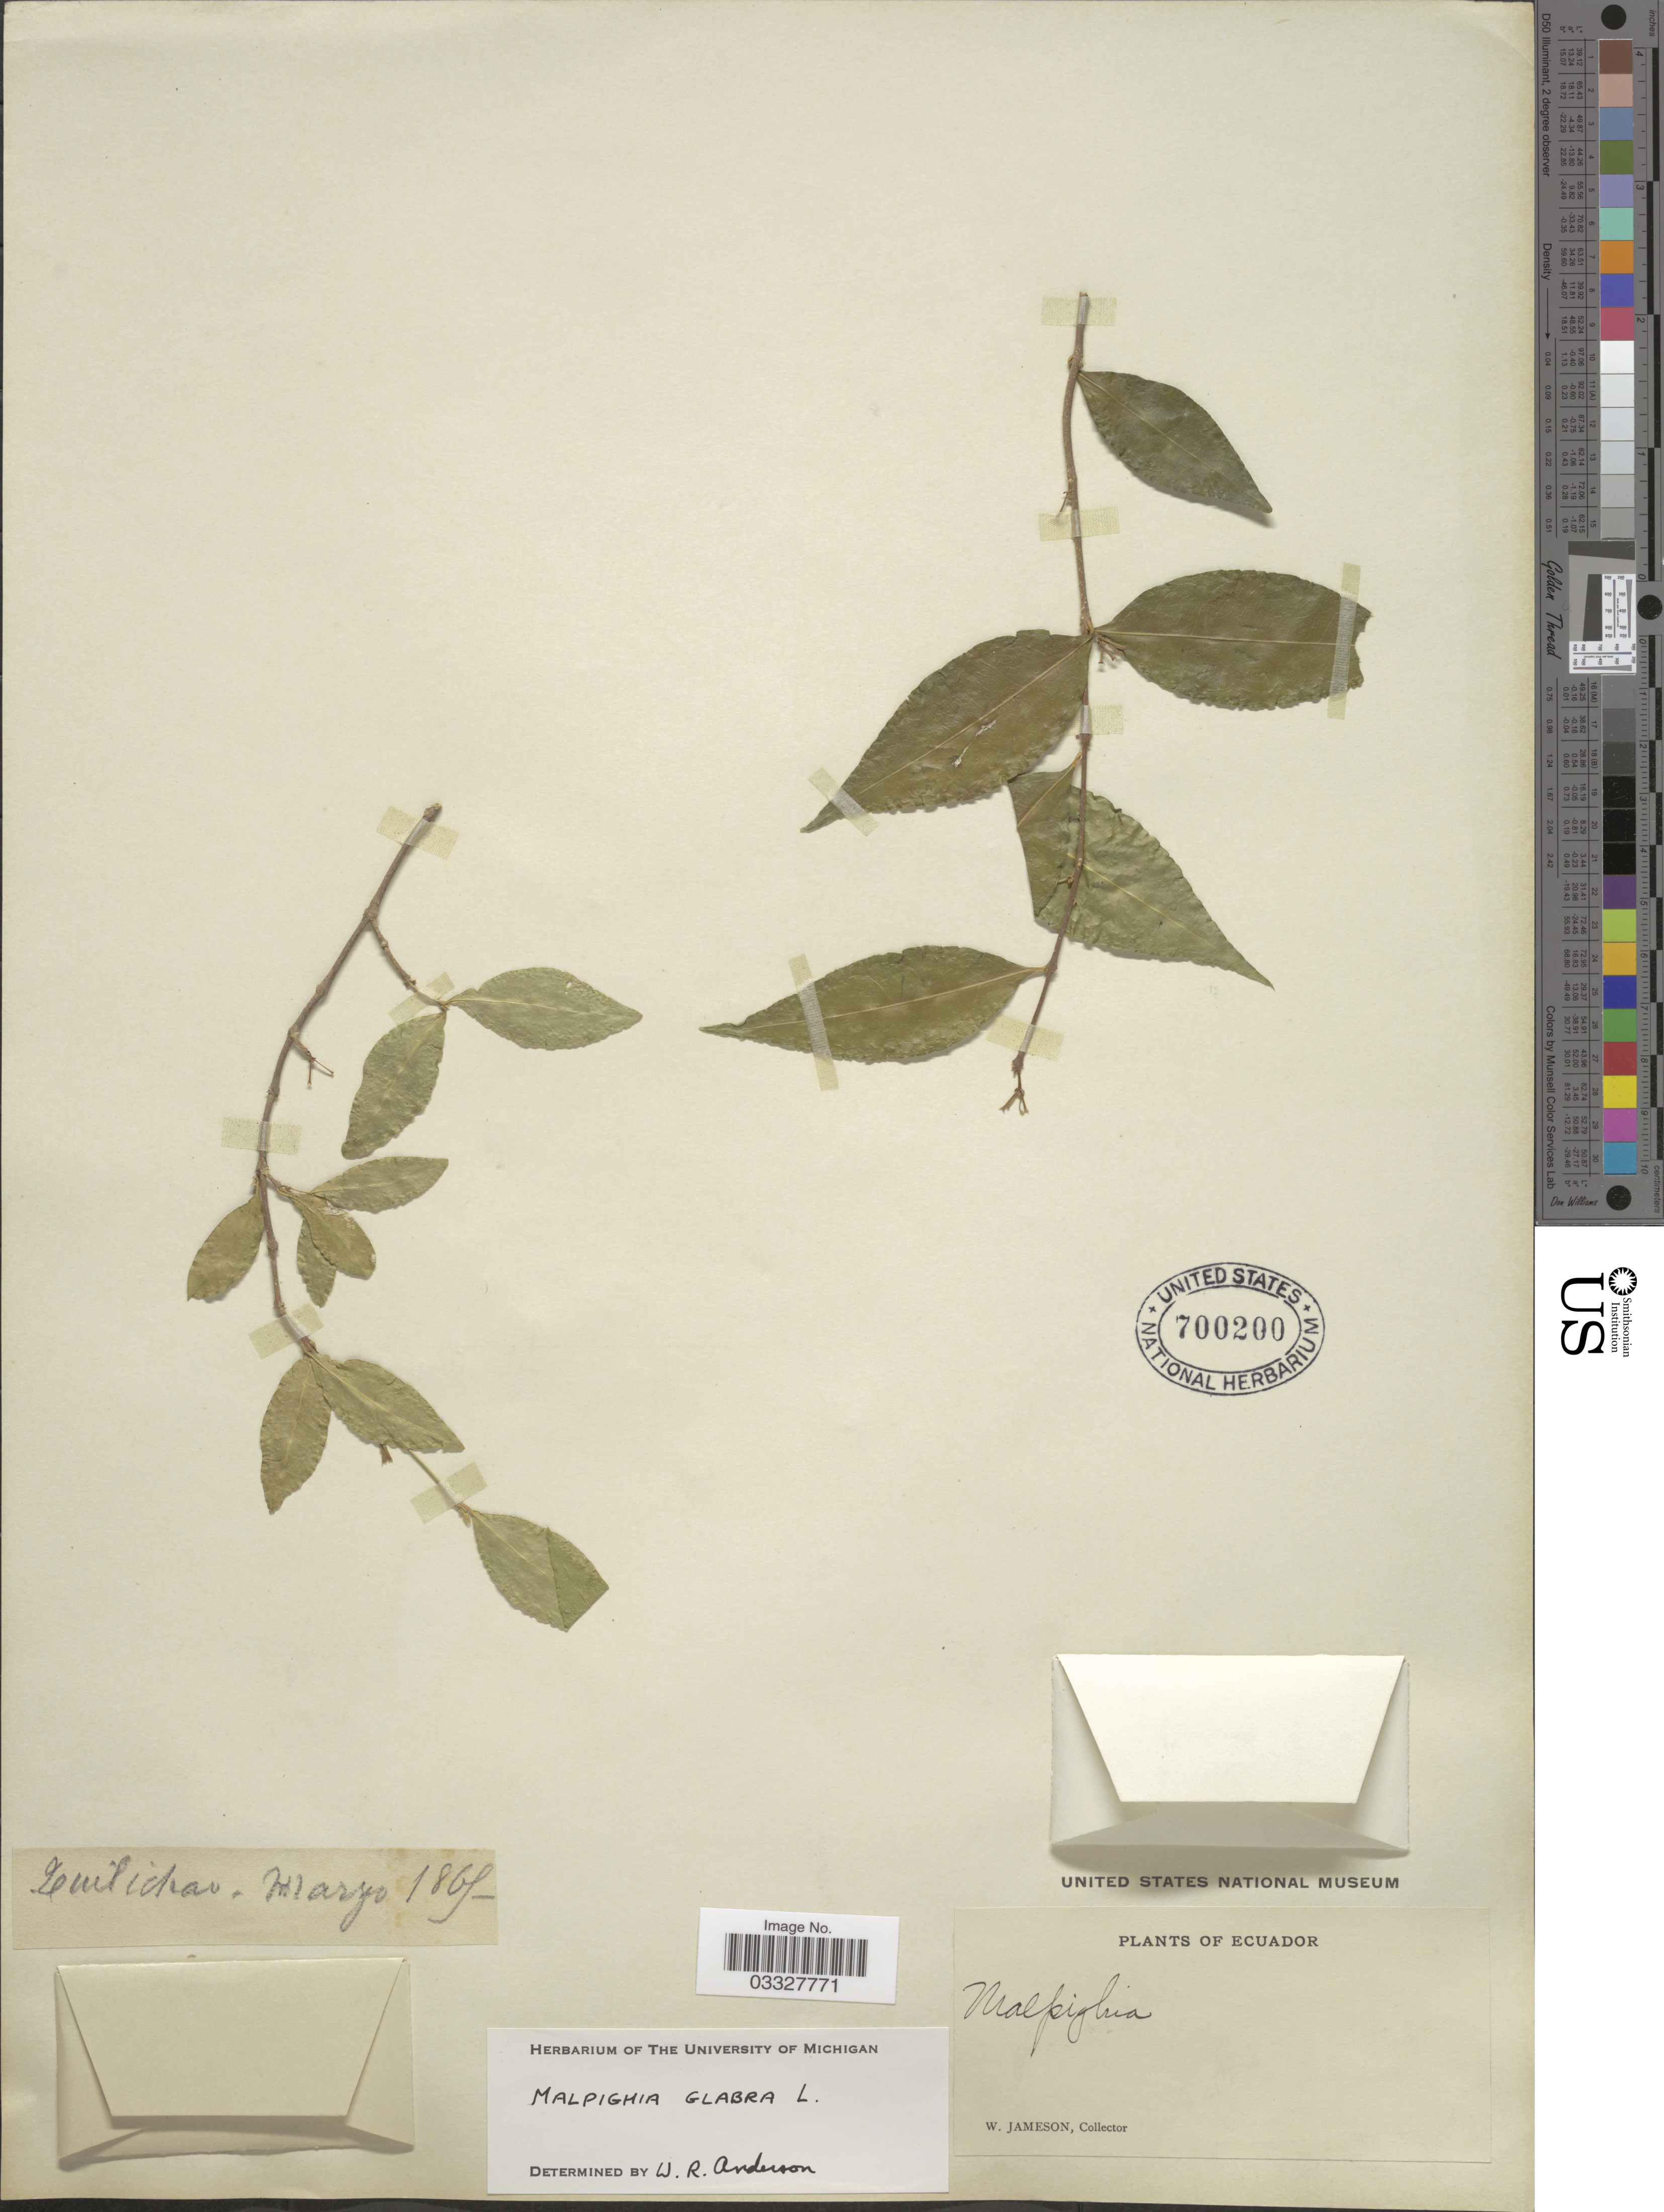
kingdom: Plantae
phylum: Tracheophyta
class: Magnoliopsida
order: Malpighiales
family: Malpighiaceae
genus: Malpighia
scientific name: Malpighia glabra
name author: L.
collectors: W. Jameson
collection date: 1865-03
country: Ecuador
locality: Quilichao.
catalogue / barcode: US 700200